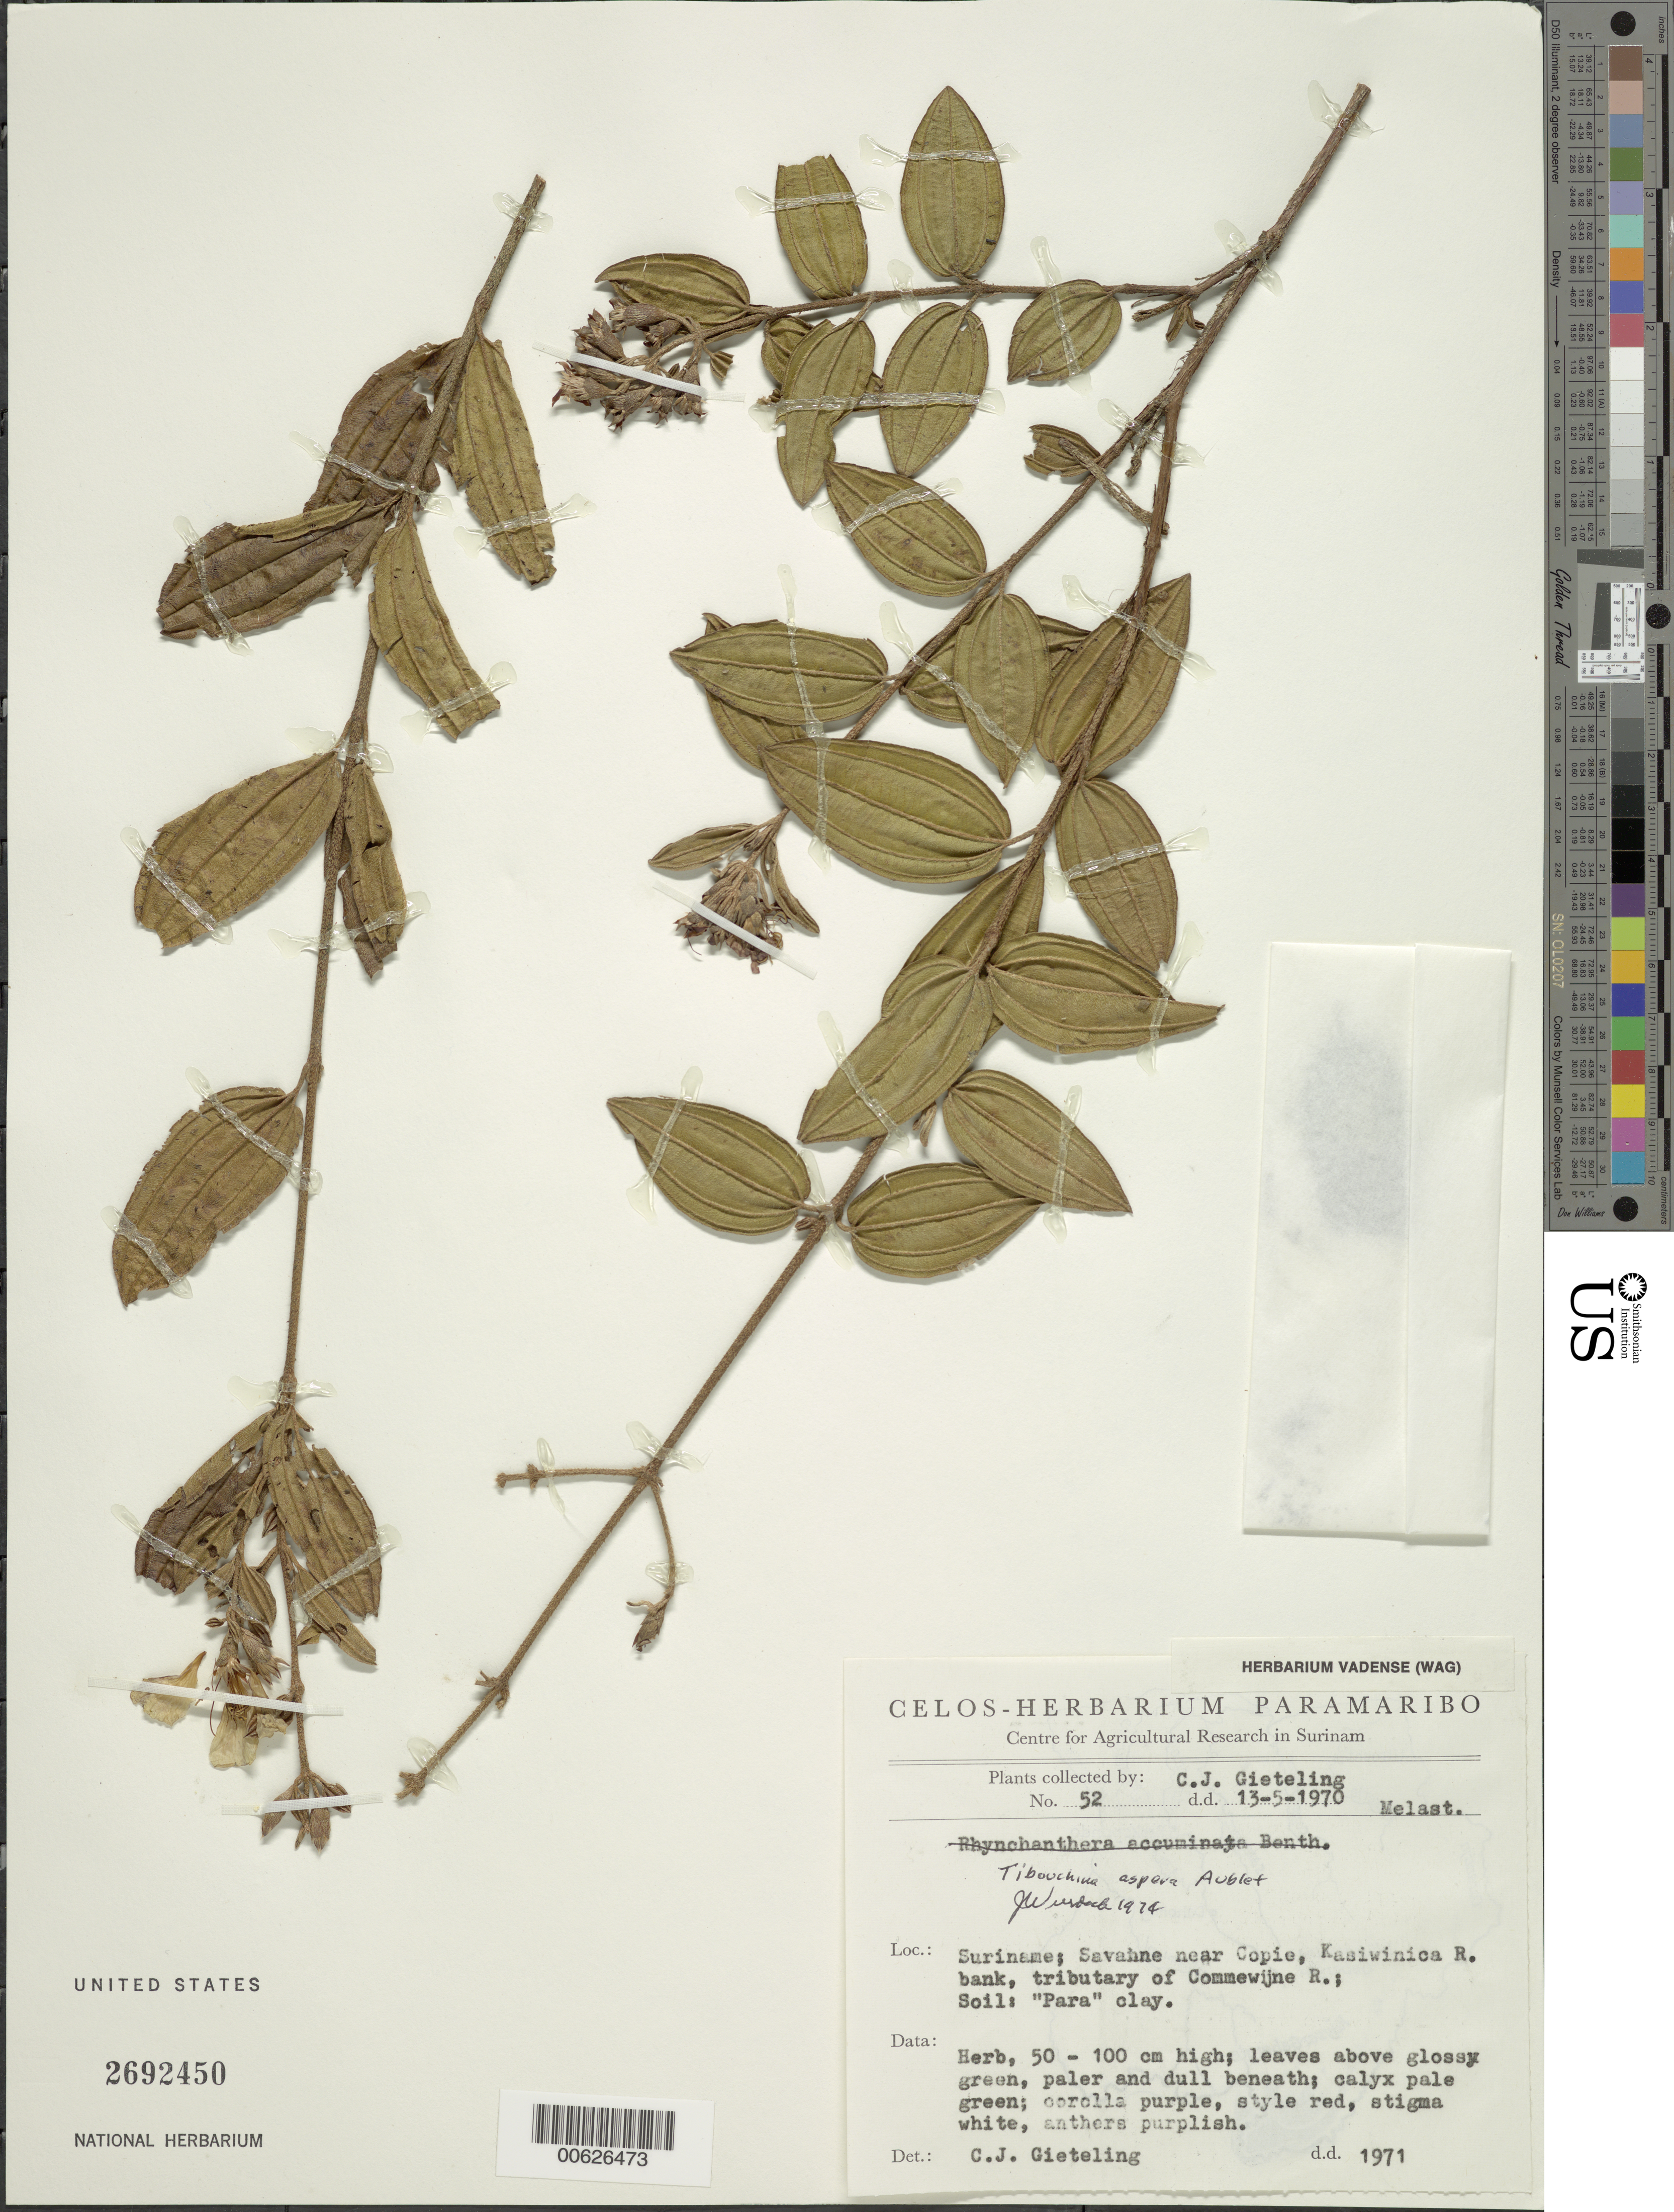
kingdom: Plantae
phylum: Tracheophyta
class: Magnoliopsida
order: Myrtales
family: Melastomataceae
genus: Tibouchina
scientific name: Tibouchina aspera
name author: Aubl.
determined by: Wurdack, John J., (US), US (UNITED STATES)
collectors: C. Gieteling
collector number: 52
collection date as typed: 13-May-70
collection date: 1970-05-13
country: Suriname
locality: Copie, Kasiwinic R., trib. of Commewijne R.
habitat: Savanna. "Para" clay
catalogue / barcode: US 2692450